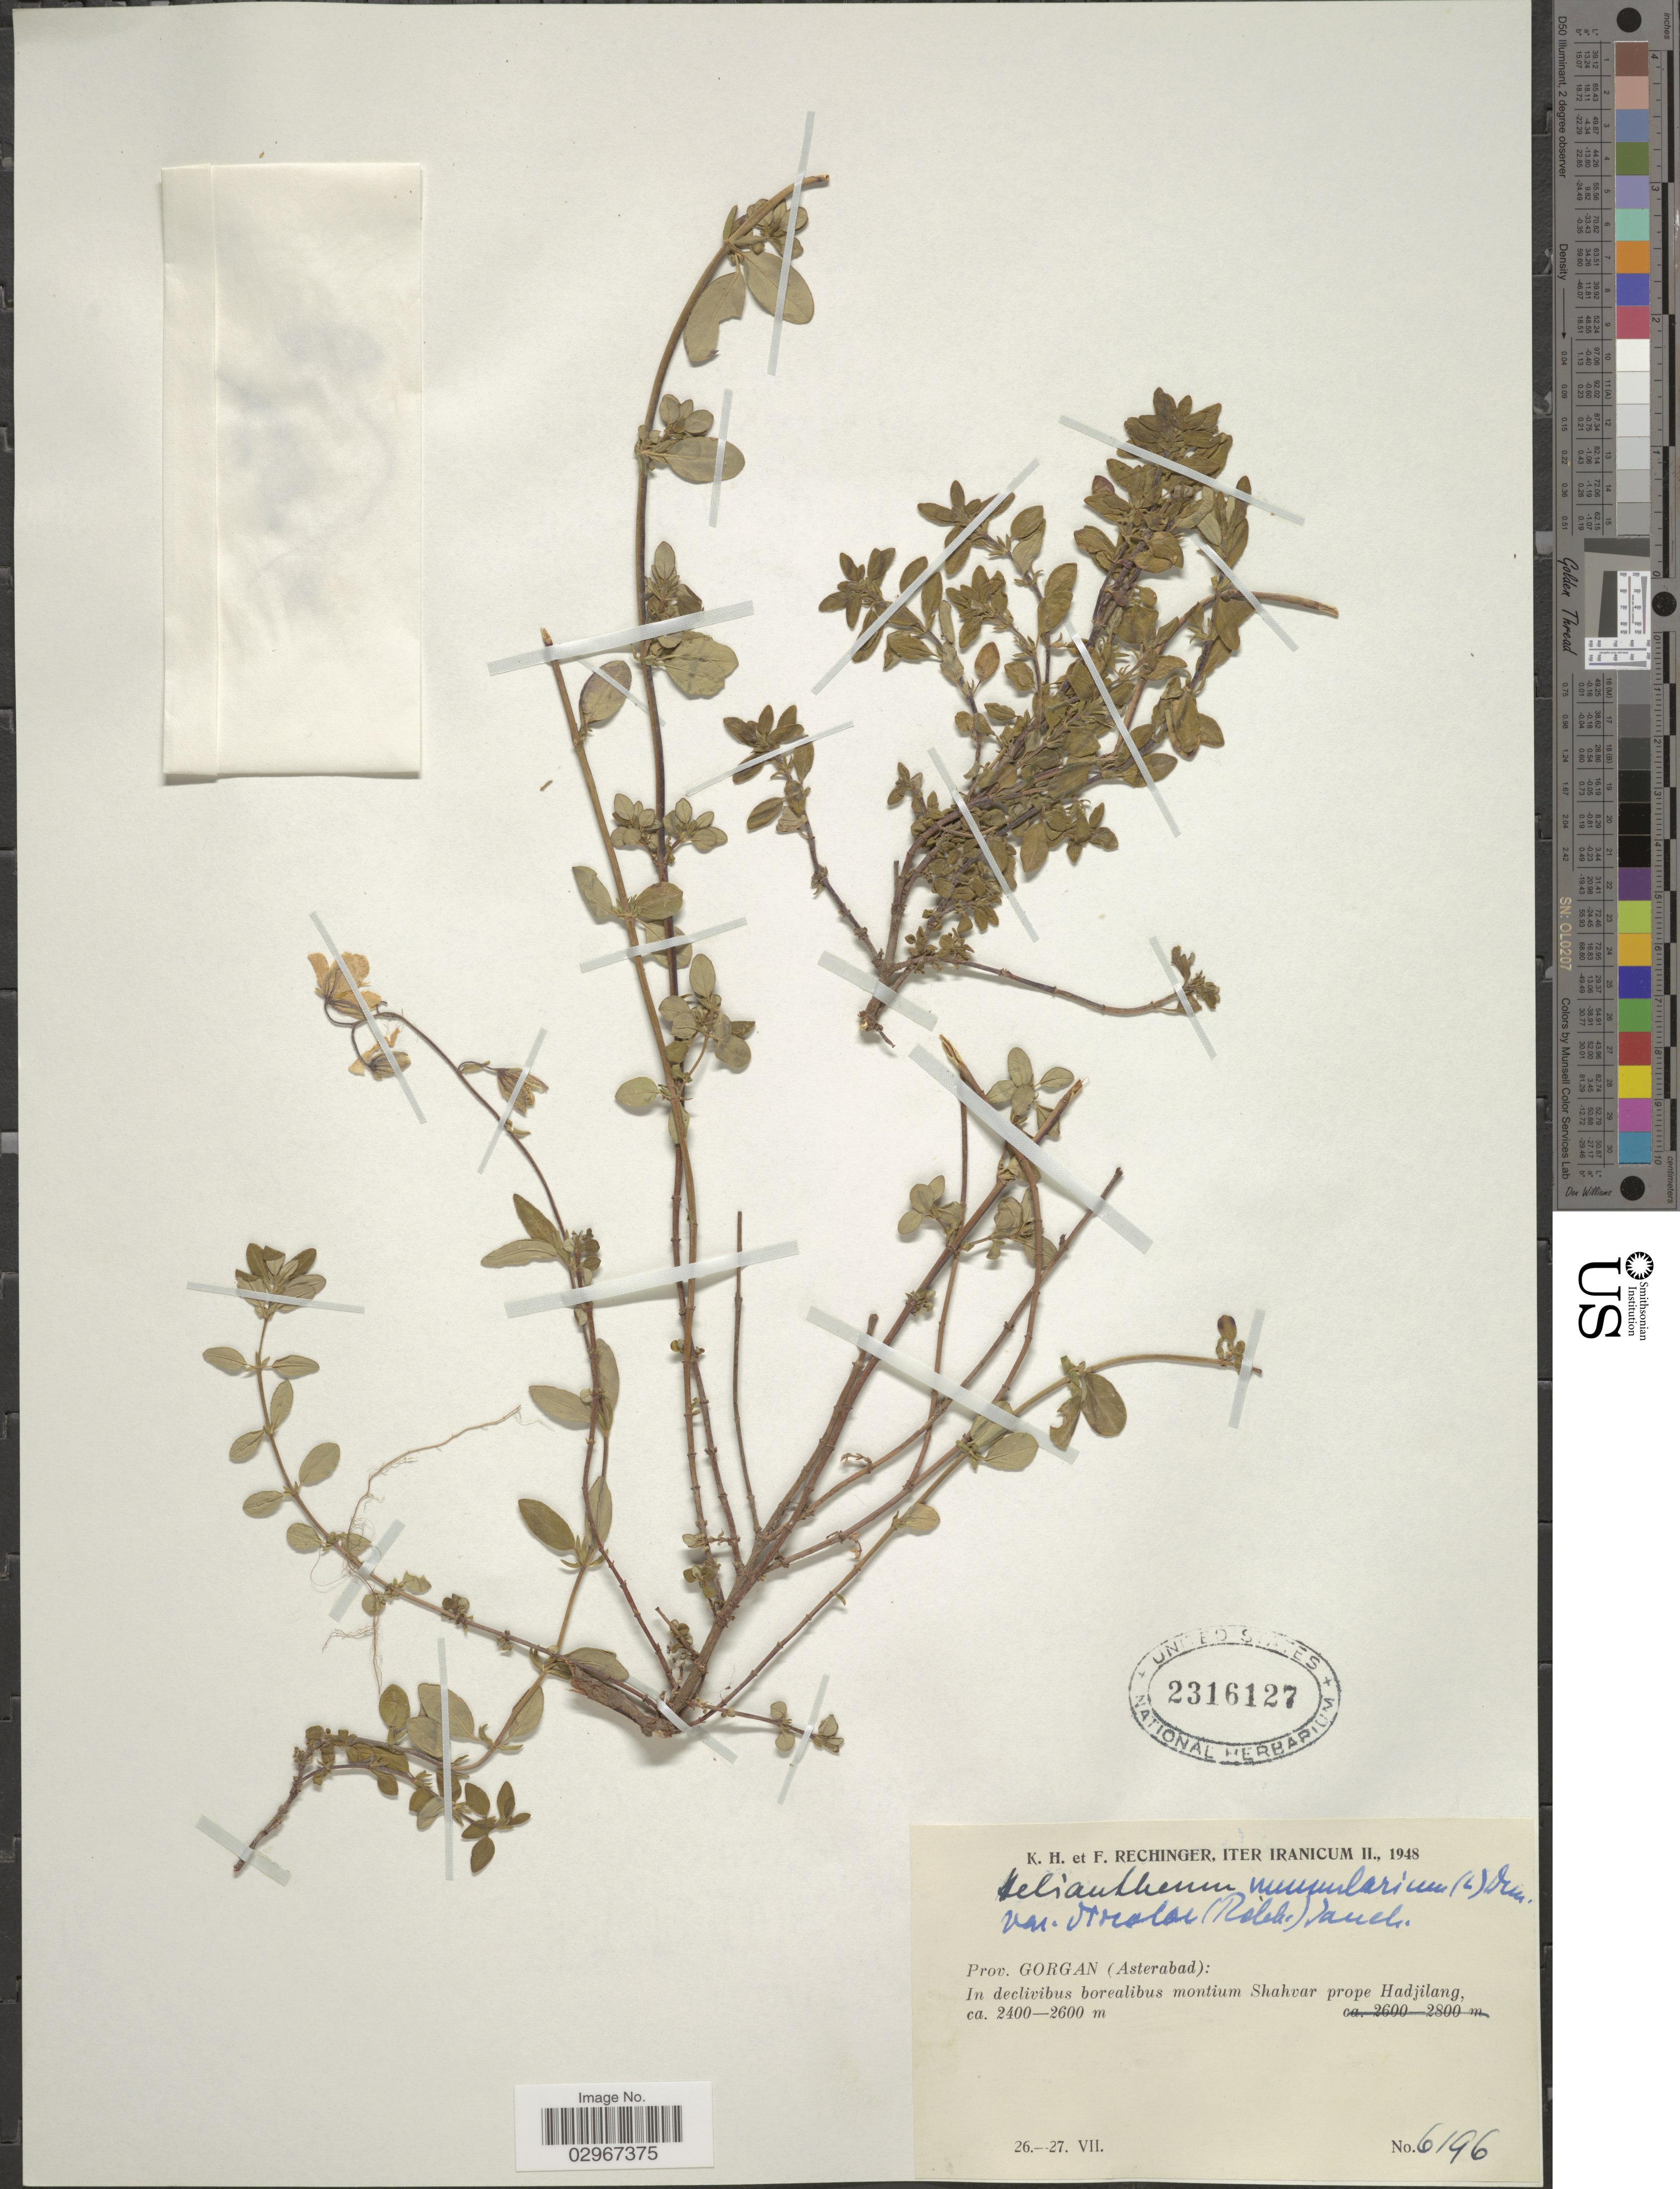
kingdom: Plantae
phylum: Tracheophyta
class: Magnoliopsida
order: Malvales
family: Cistaceae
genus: Helianthemum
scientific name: Helianthemum nummularium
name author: (L.) Mill.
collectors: K. H. Rechinger & F. Rechinger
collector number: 6196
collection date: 1948-07-26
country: Iran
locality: Iter Iranicum, Prov. Gorgan (Asterabad): In declivibus borealibus montium Shahvar prope Hadjilang.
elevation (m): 2400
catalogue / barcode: US 2316127